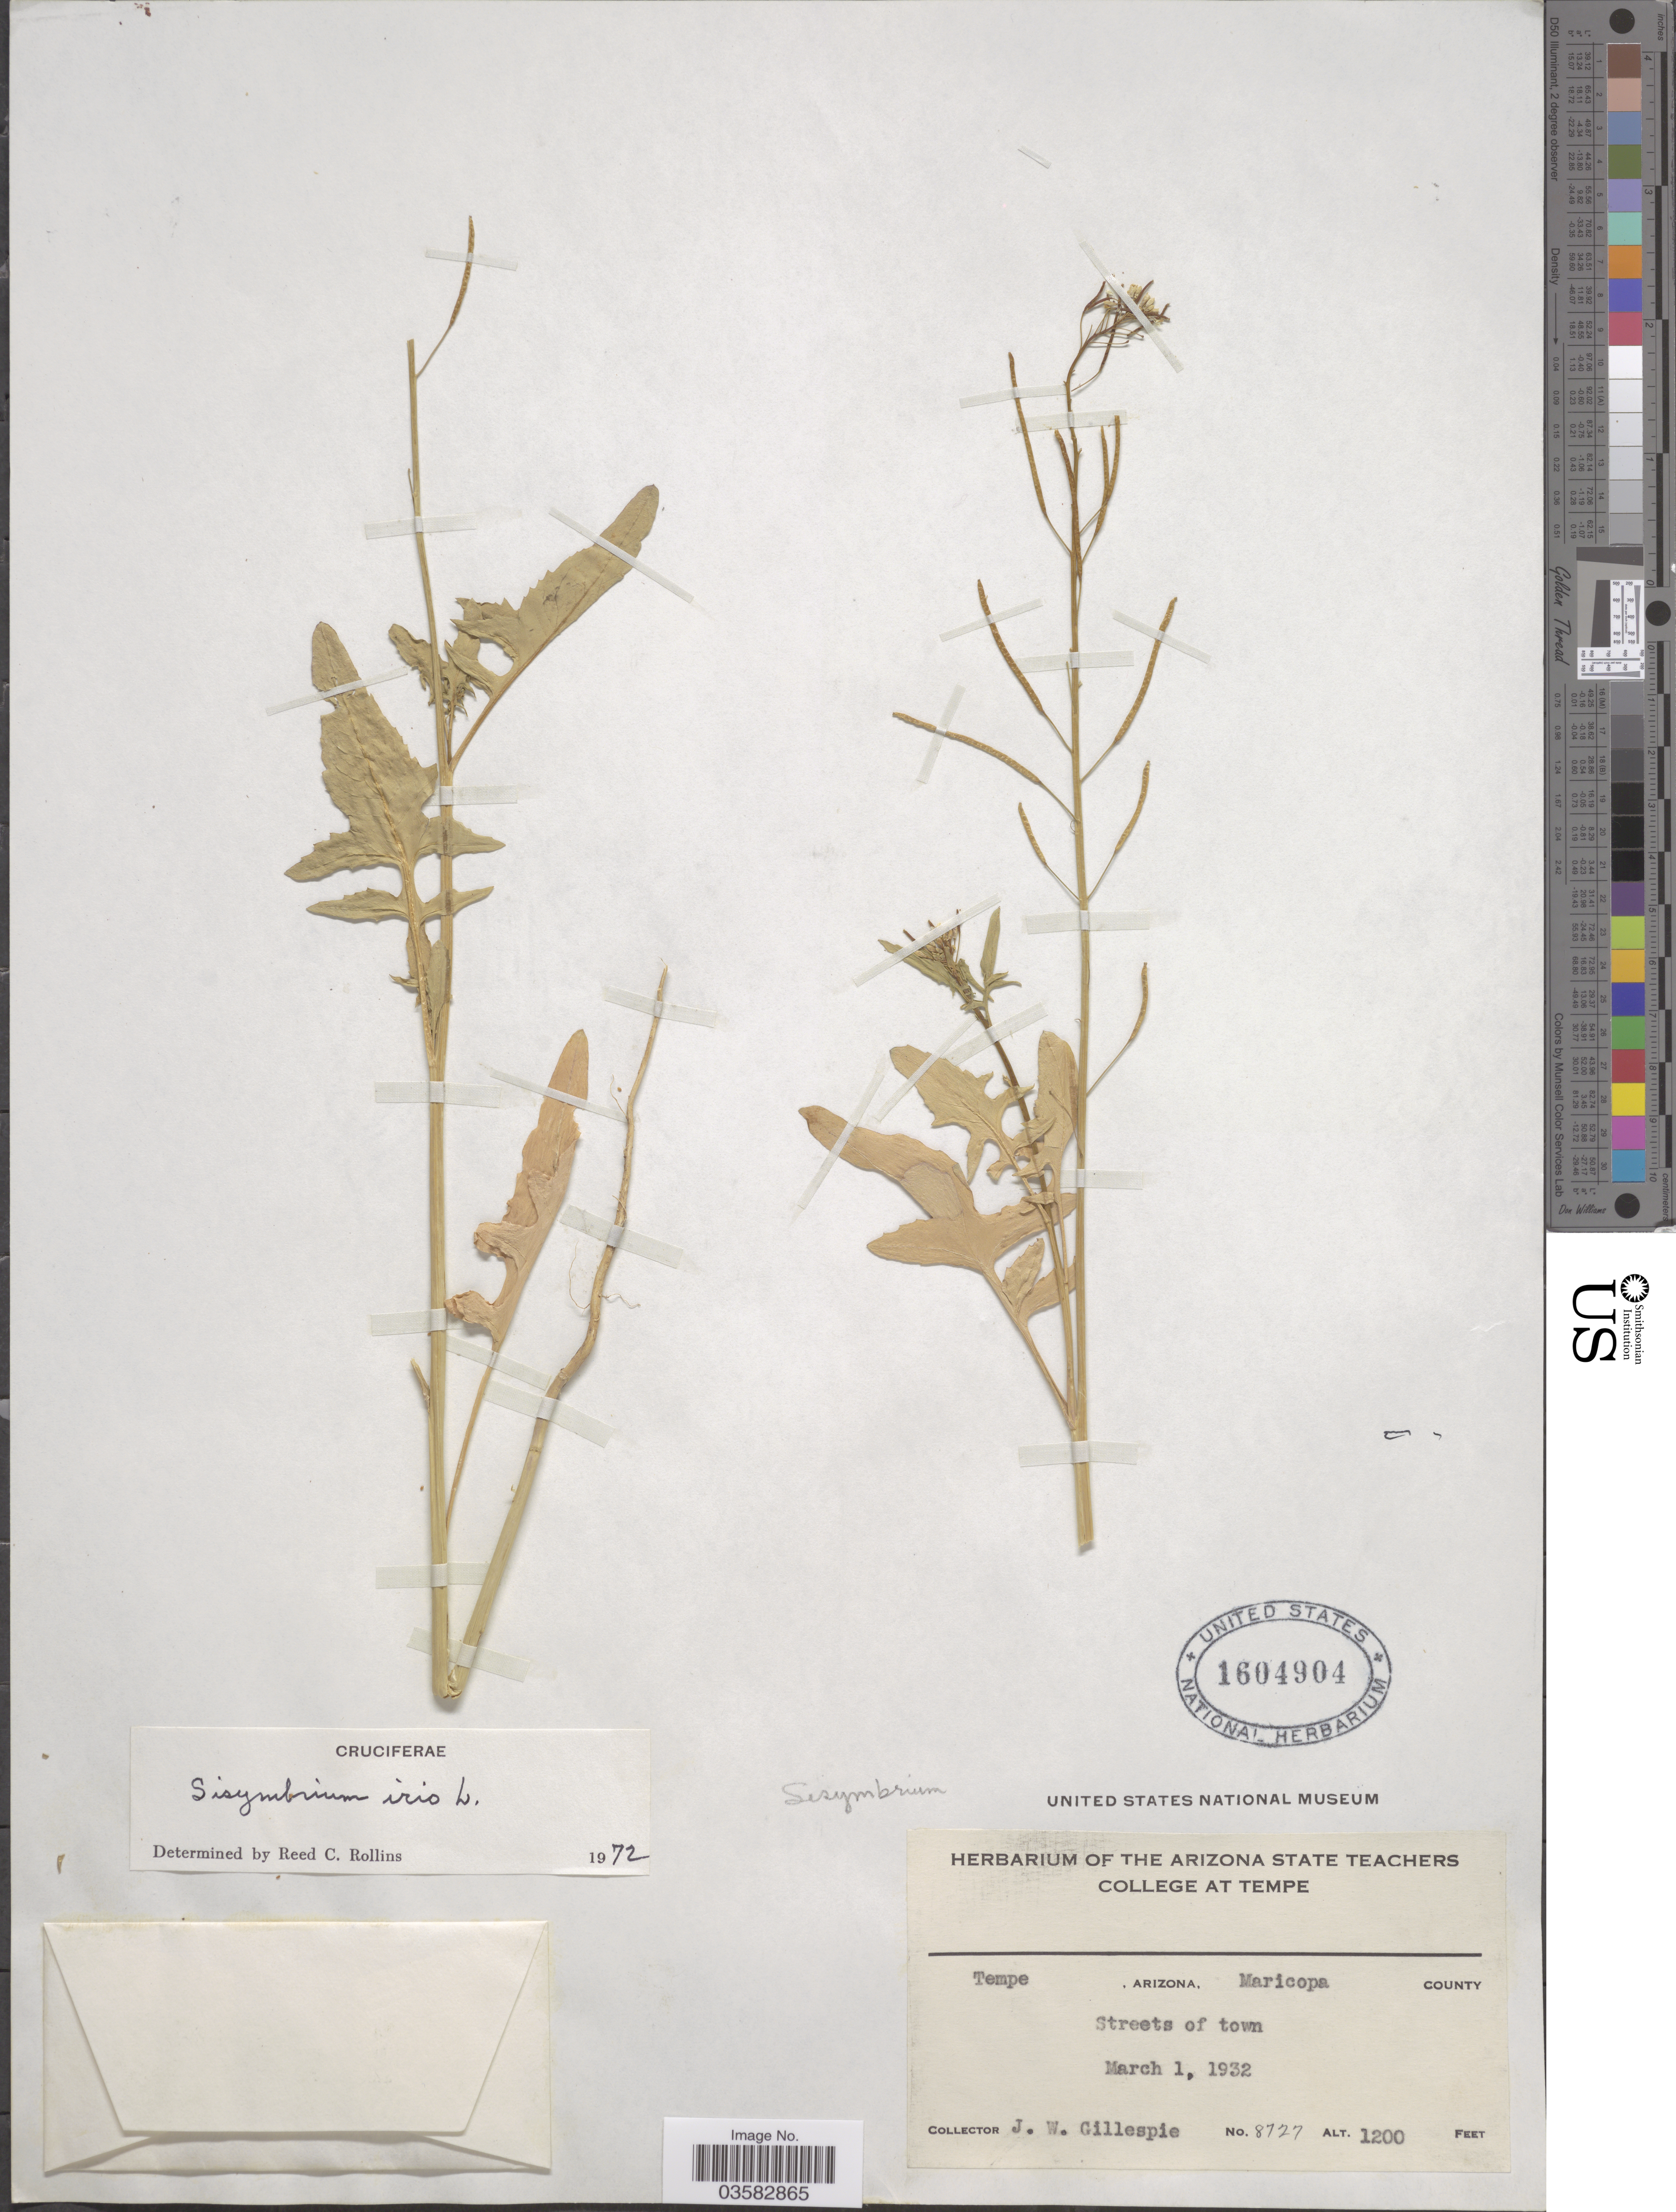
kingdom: Plantae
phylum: Tracheophyta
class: Magnoliopsida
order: Brassicales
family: Brassicaceae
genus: Sisymbrium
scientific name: Sisymbrium irio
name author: L.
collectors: J. W. Gillespie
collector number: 8727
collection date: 1932-03-01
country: United States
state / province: Arizona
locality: Tempe, Maricopa County. Streets of town.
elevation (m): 366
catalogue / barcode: US 1604904